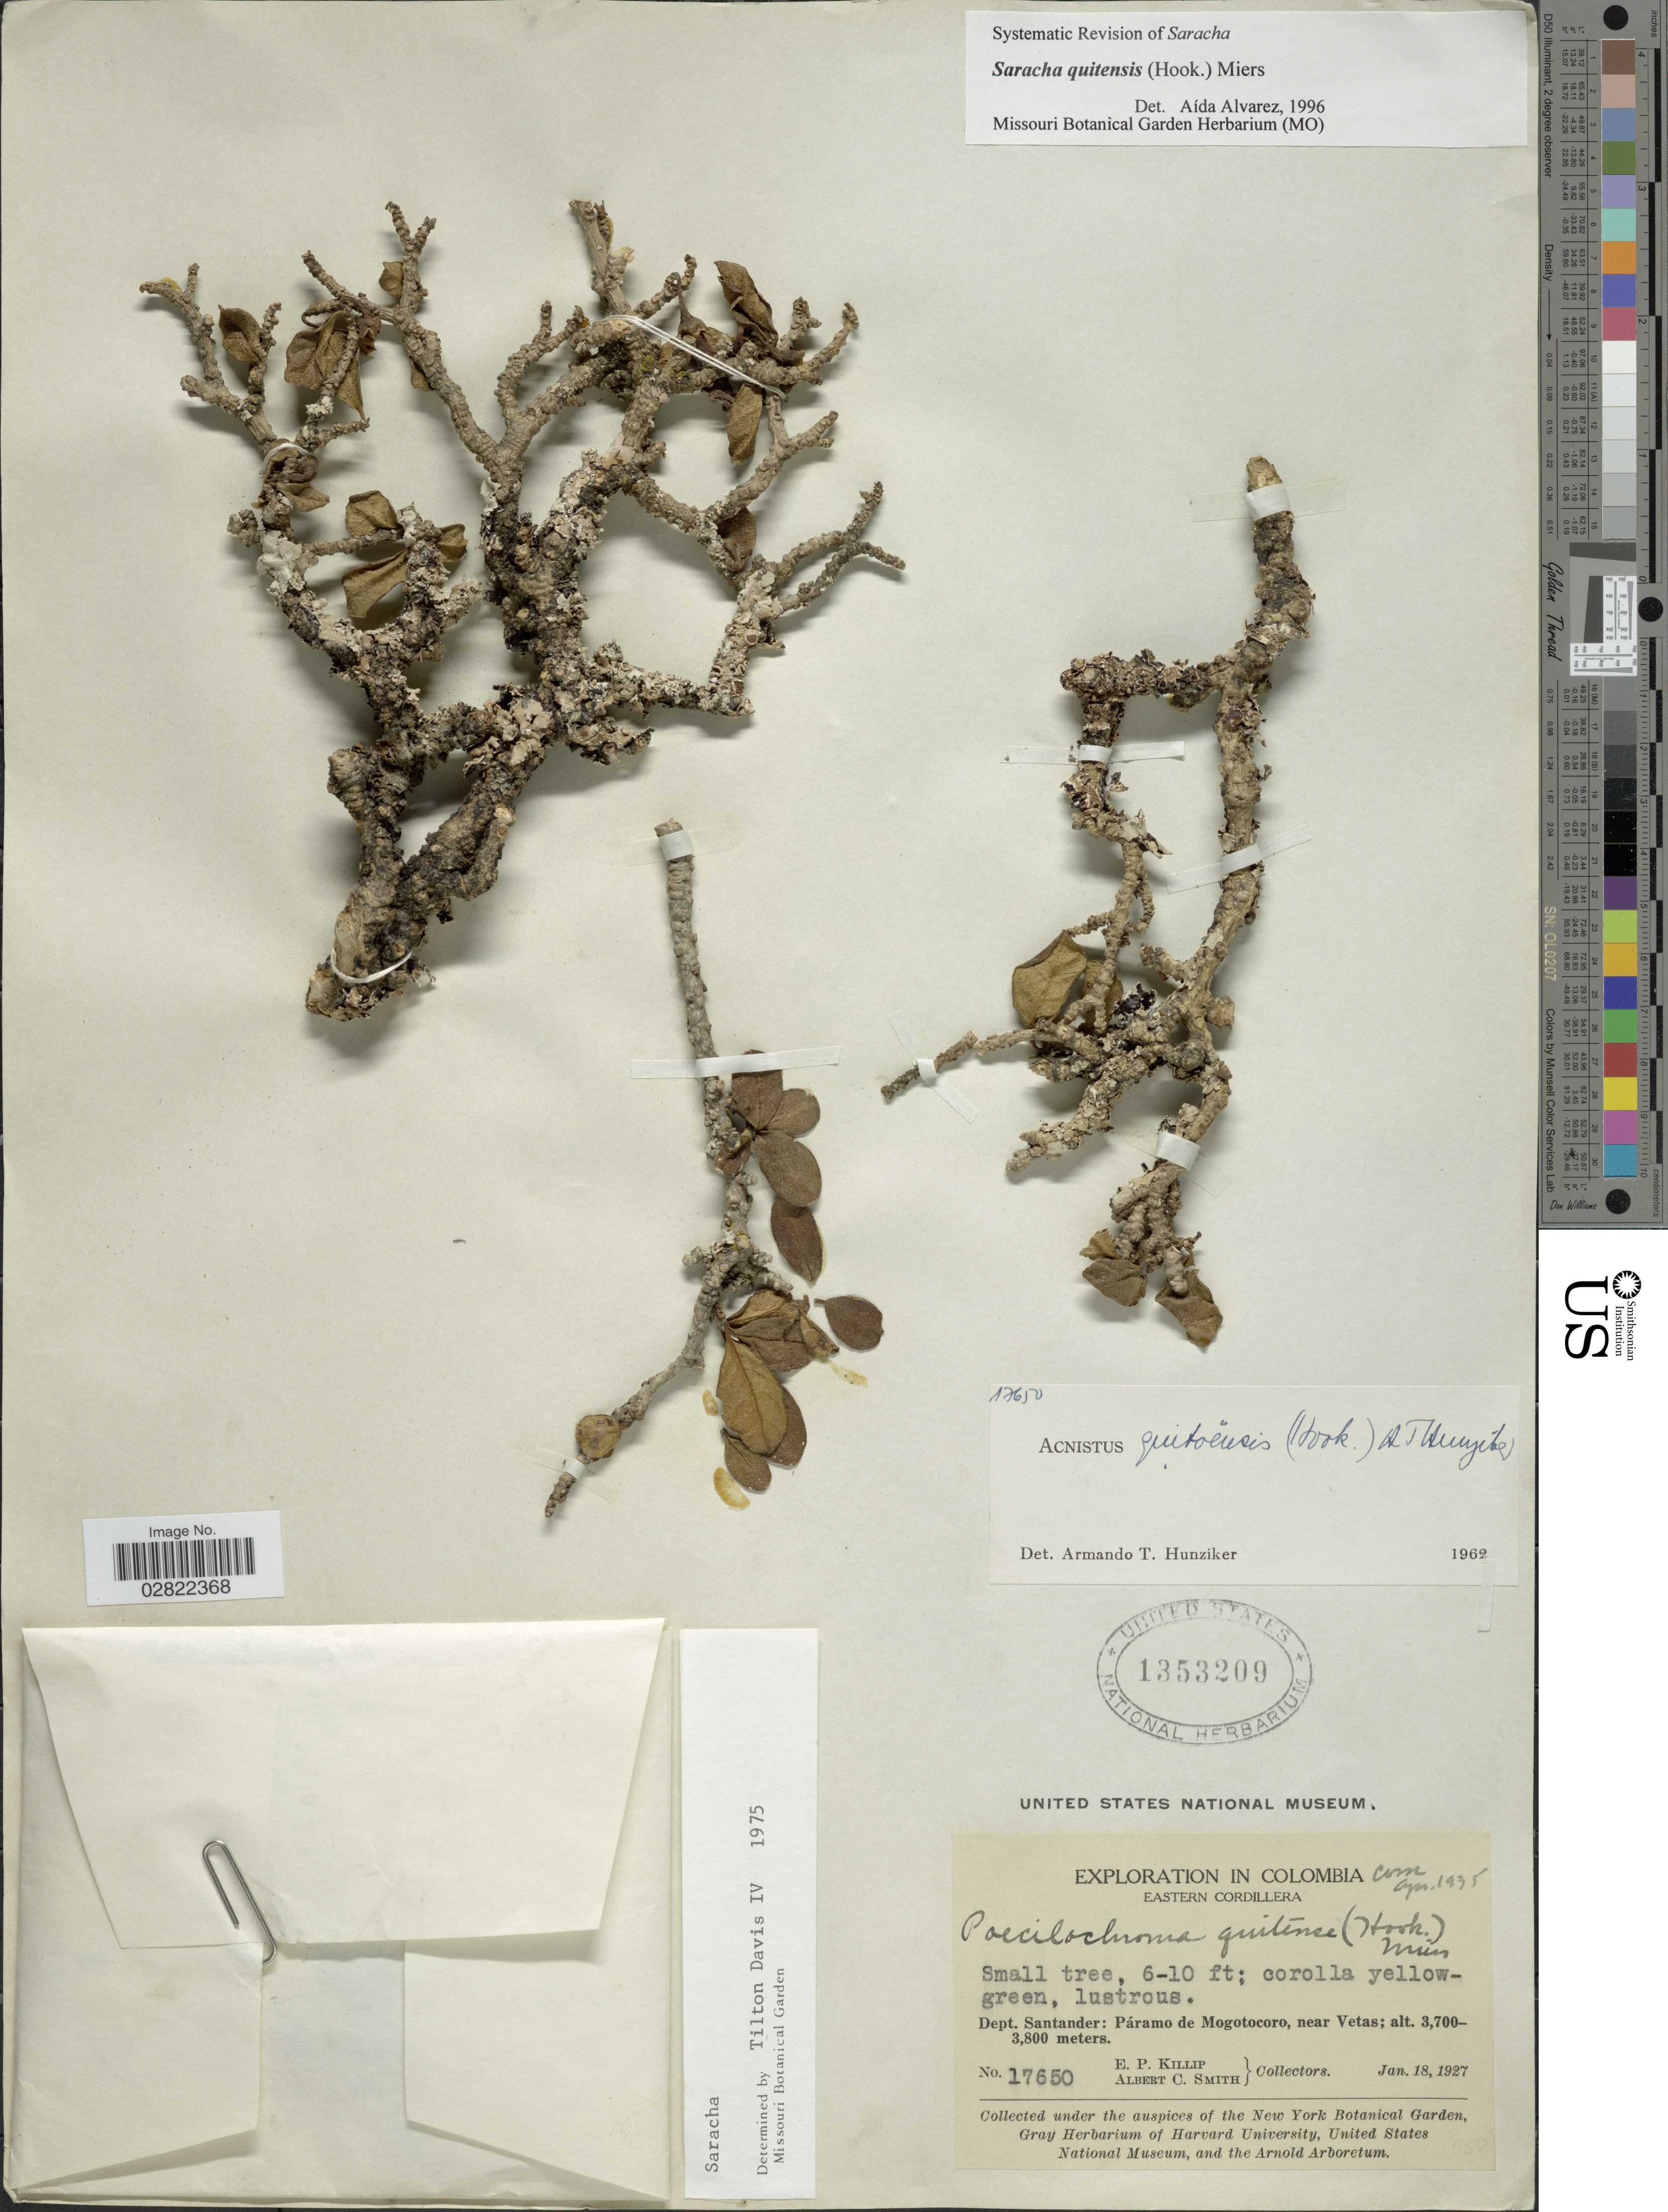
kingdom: Plantae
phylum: Tracheophyta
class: Magnoliopsida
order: Solanales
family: Solanaceae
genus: Saracha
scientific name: Saracha quitensis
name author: (Hook.) Miers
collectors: E. P. Killip & A. C. Smith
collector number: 17650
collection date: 1927-01-18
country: Colombia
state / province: Santander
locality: Eastern Cordillera, Dept. Santander: Páramo de Mogotocoro, near Vetas.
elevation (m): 3700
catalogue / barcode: US 1353209